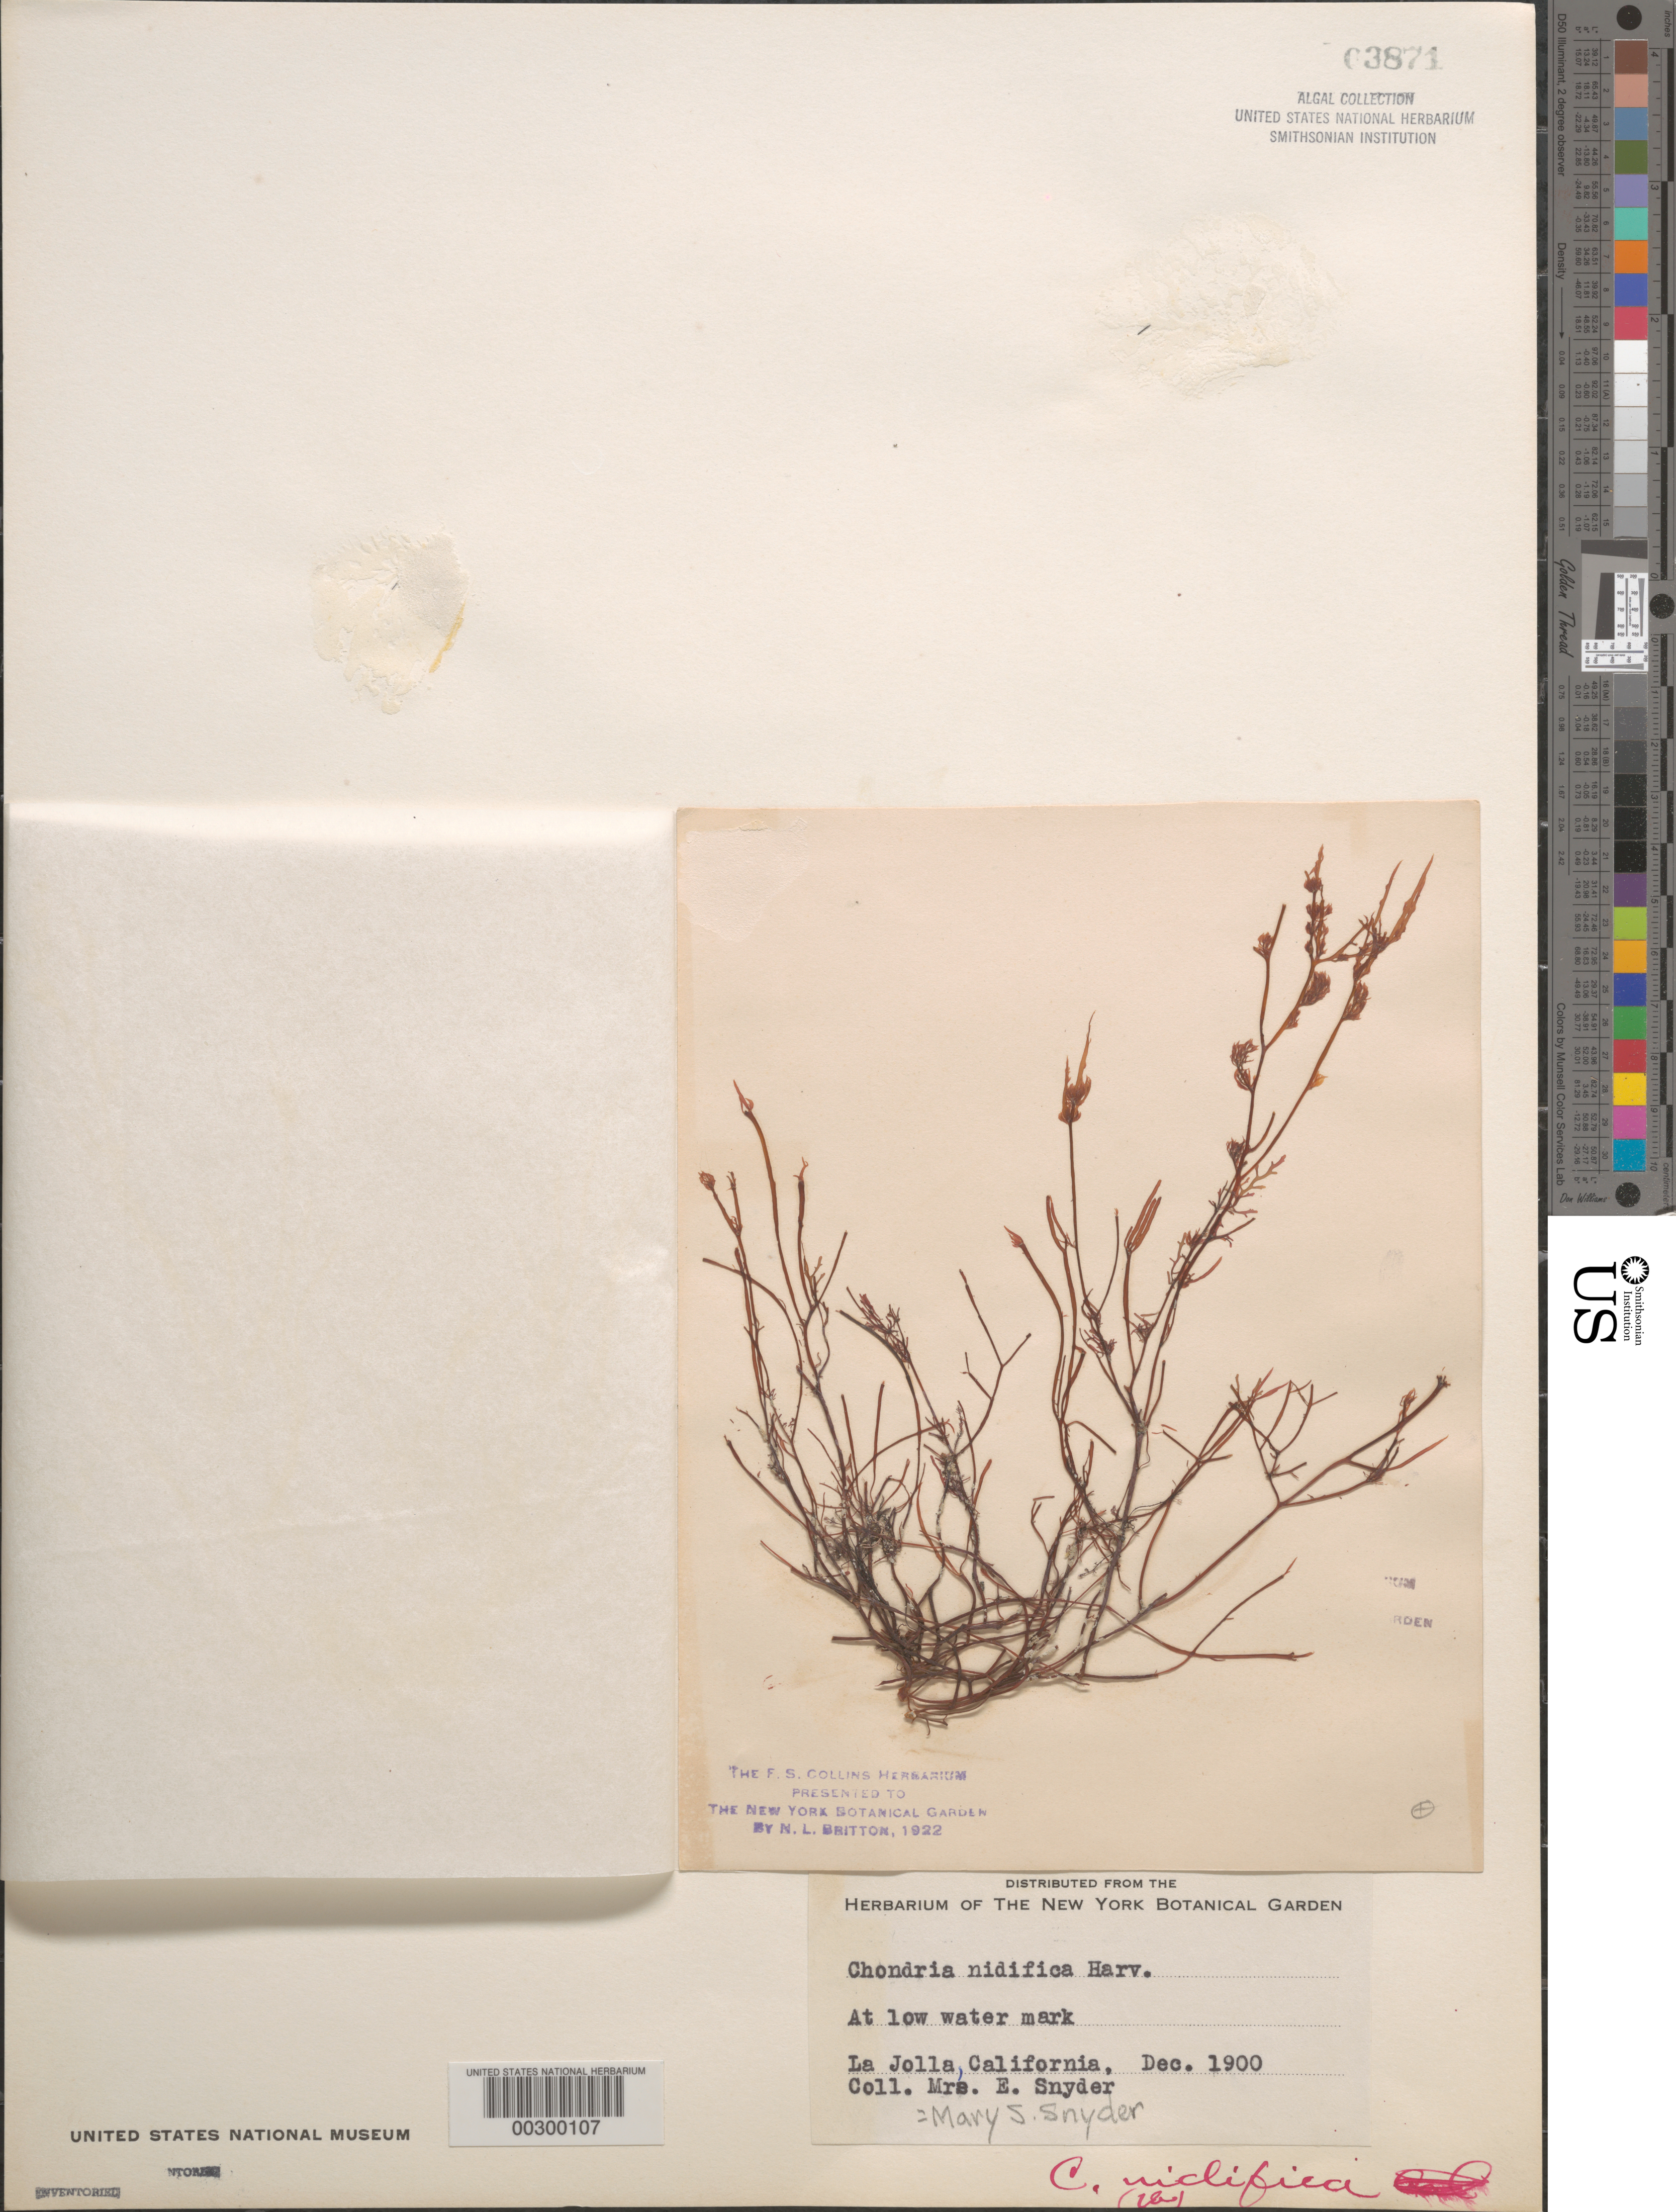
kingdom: Plantae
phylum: Rhodophyta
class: Florideophyceae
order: Ceramiales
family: Rhodomelaceae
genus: Neochondria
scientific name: Neochondria nidifica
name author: (Harvey) Sutti et al.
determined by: Algae name updating Project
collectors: M. Snyder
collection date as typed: Dec 1900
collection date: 1900-12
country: United States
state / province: California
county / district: San Diego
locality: La Jolla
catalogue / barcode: US 3871